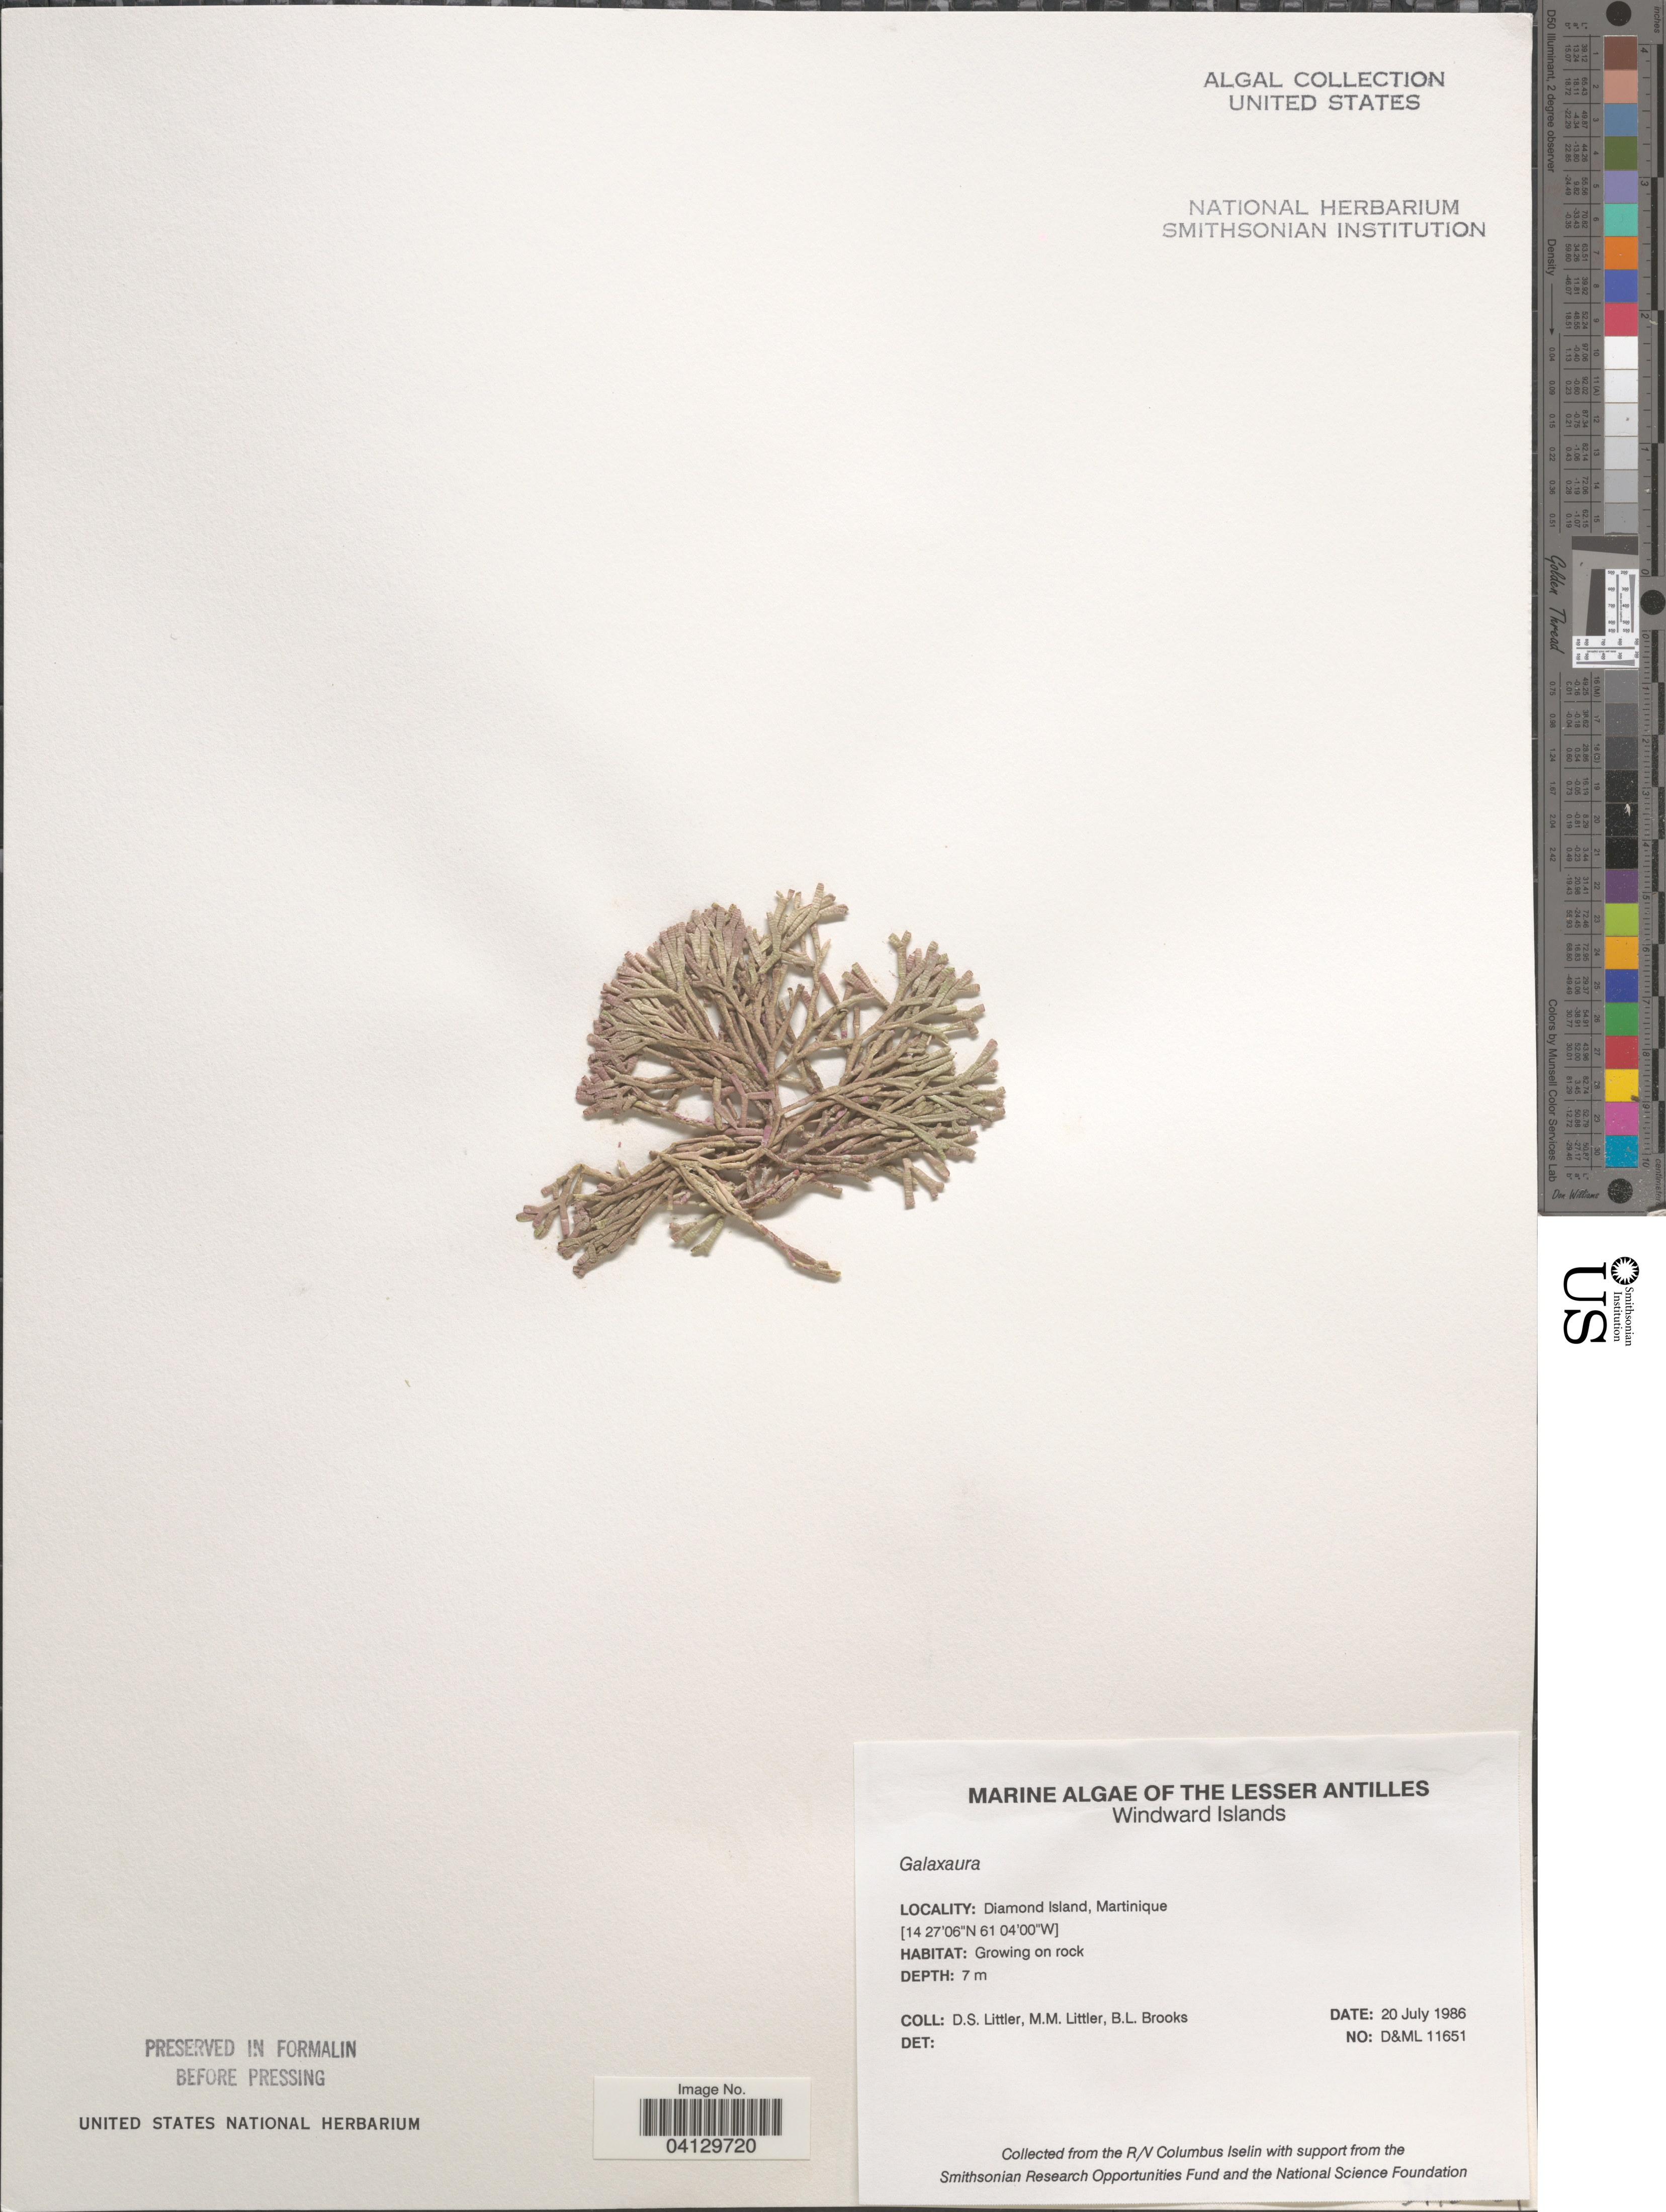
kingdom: Plantae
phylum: Rhodophyta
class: Florideophyceae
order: Nemaliales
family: Galaxauraceae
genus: Galaxaura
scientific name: Galaxaura sp.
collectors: D. S. Littler & B. Brooks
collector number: D&ML11651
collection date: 1986-07-20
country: Martinique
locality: The Lesser Antilles. Windward Islands. Diamond Island.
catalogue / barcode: US 328761